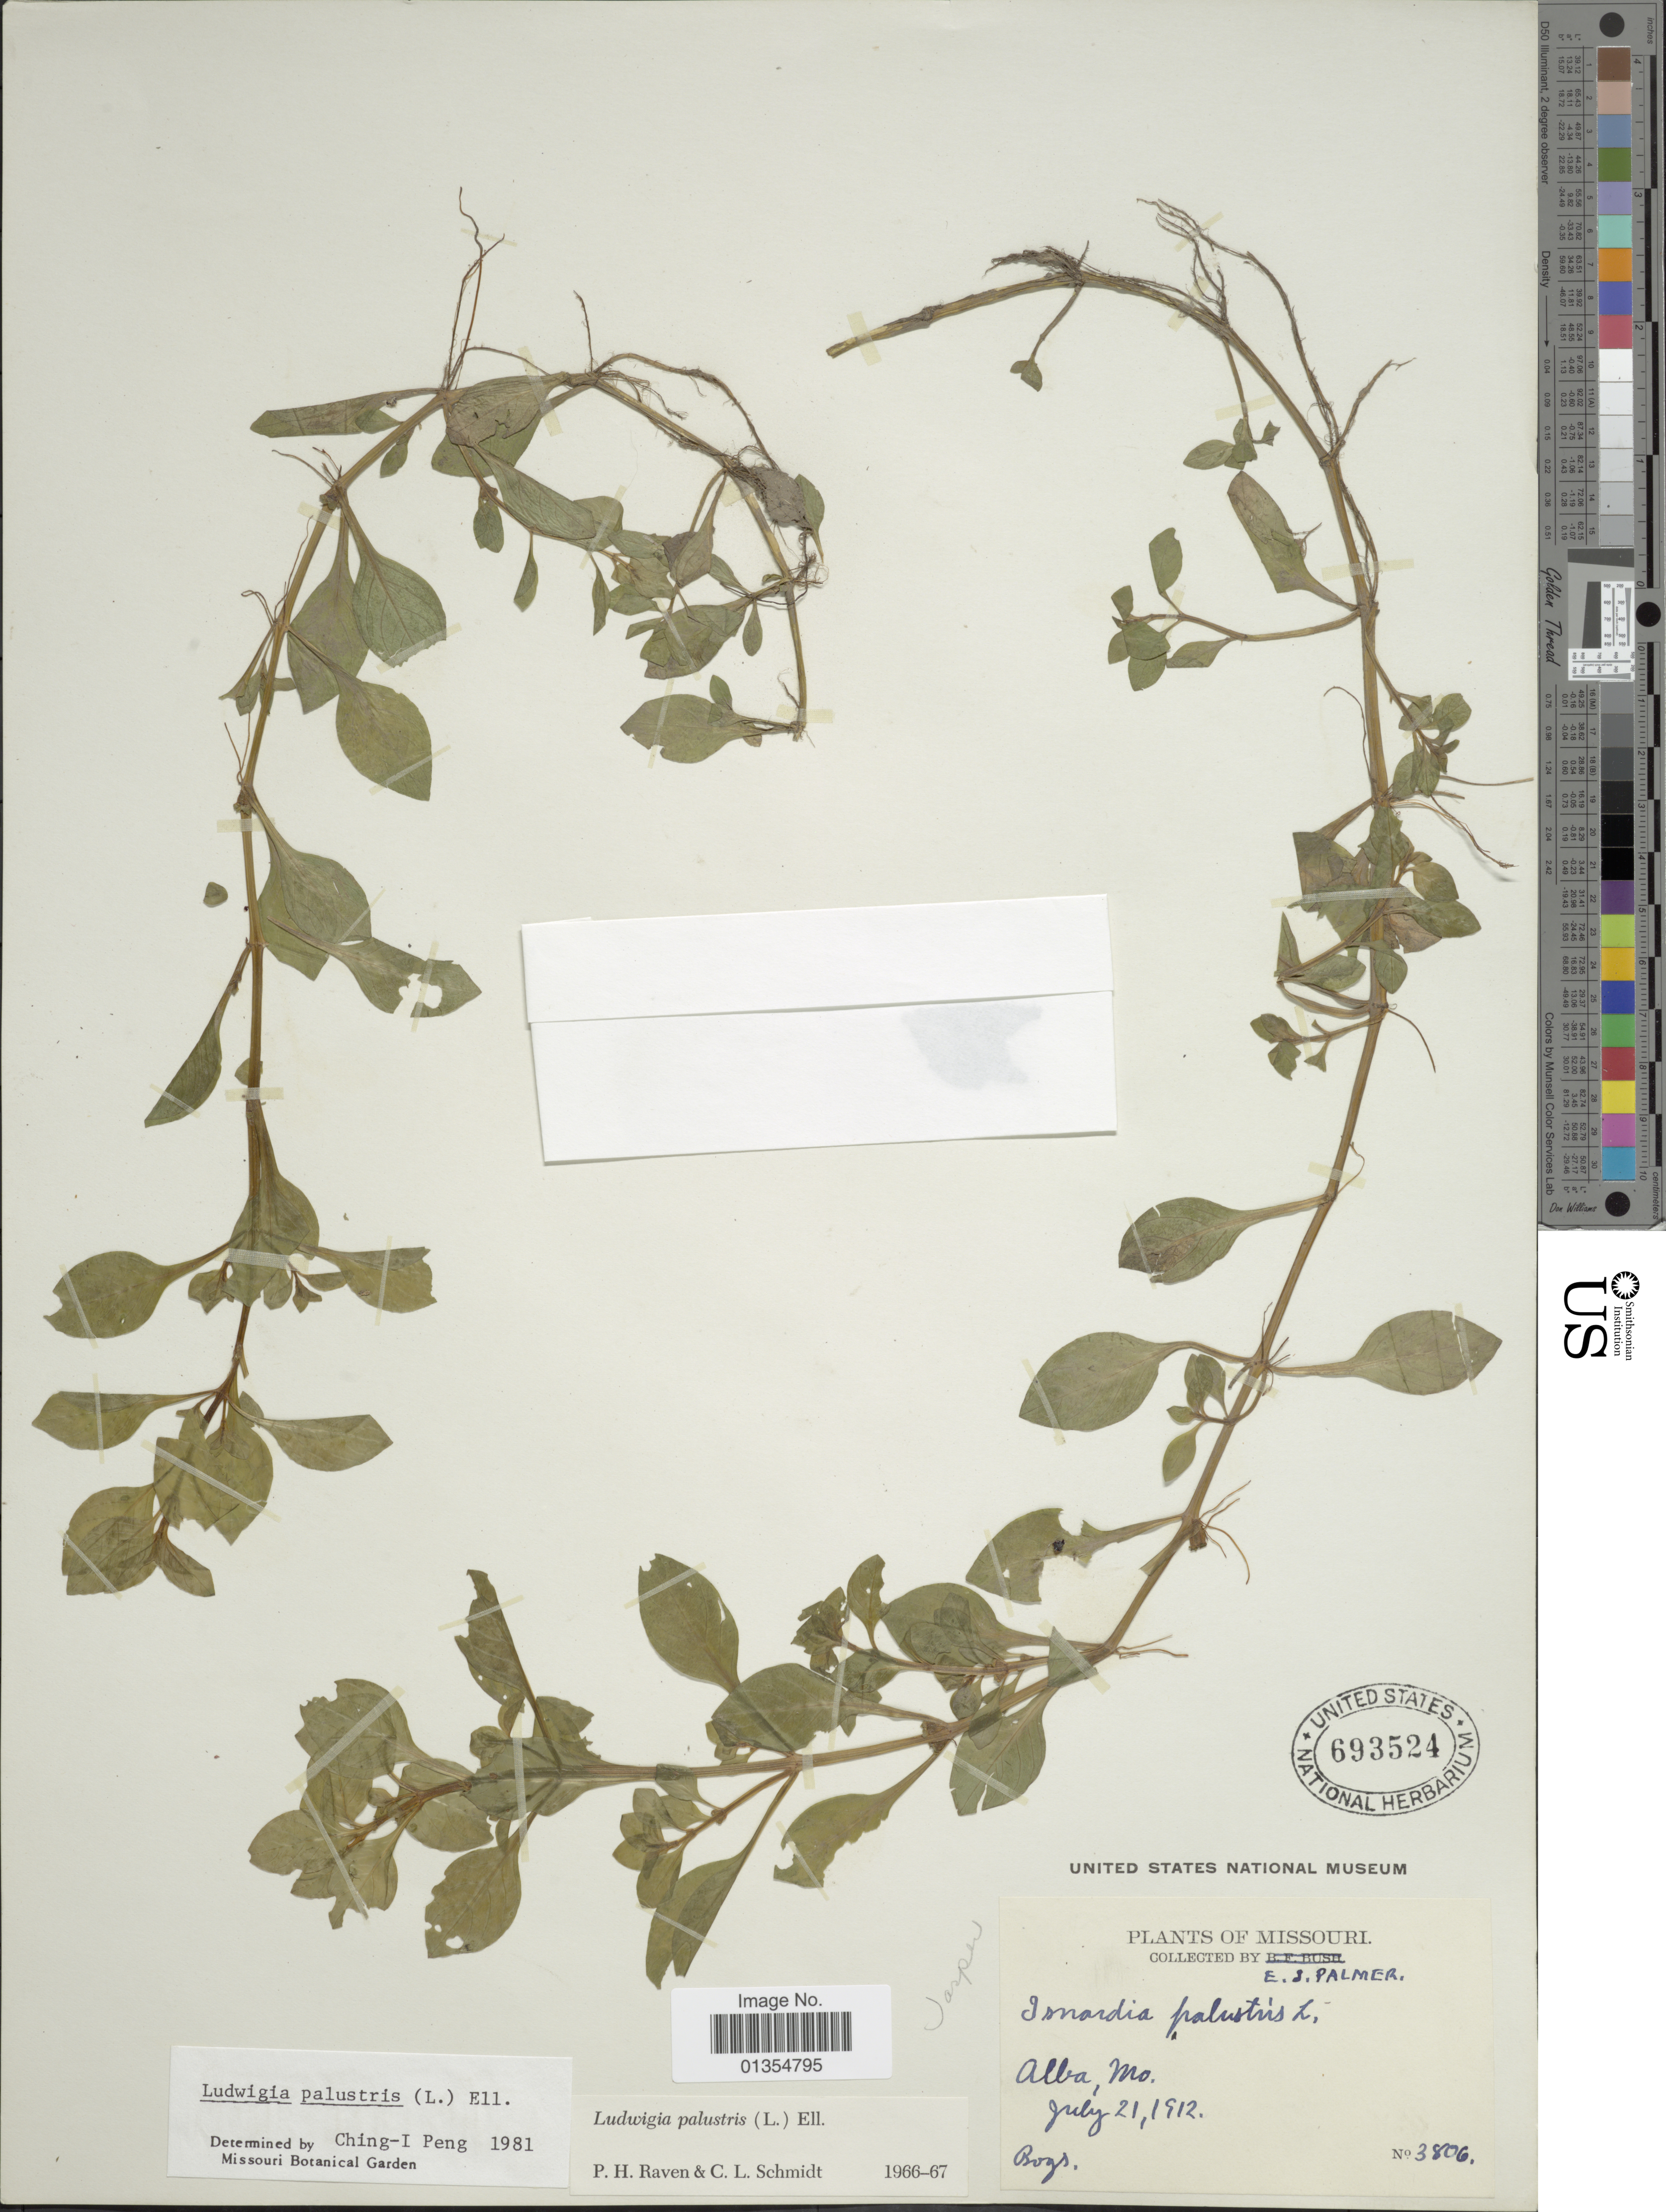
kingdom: Plantae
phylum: Tracheophyta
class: Magnoliopsida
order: Myrtales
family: Onagraceae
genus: Ludwigia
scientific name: Ludwigia palustris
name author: (L.) Elliott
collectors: E. J. Palmer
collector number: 3806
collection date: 1912-07-21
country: United States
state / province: Missouri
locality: Alba, Mo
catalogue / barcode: US 693524